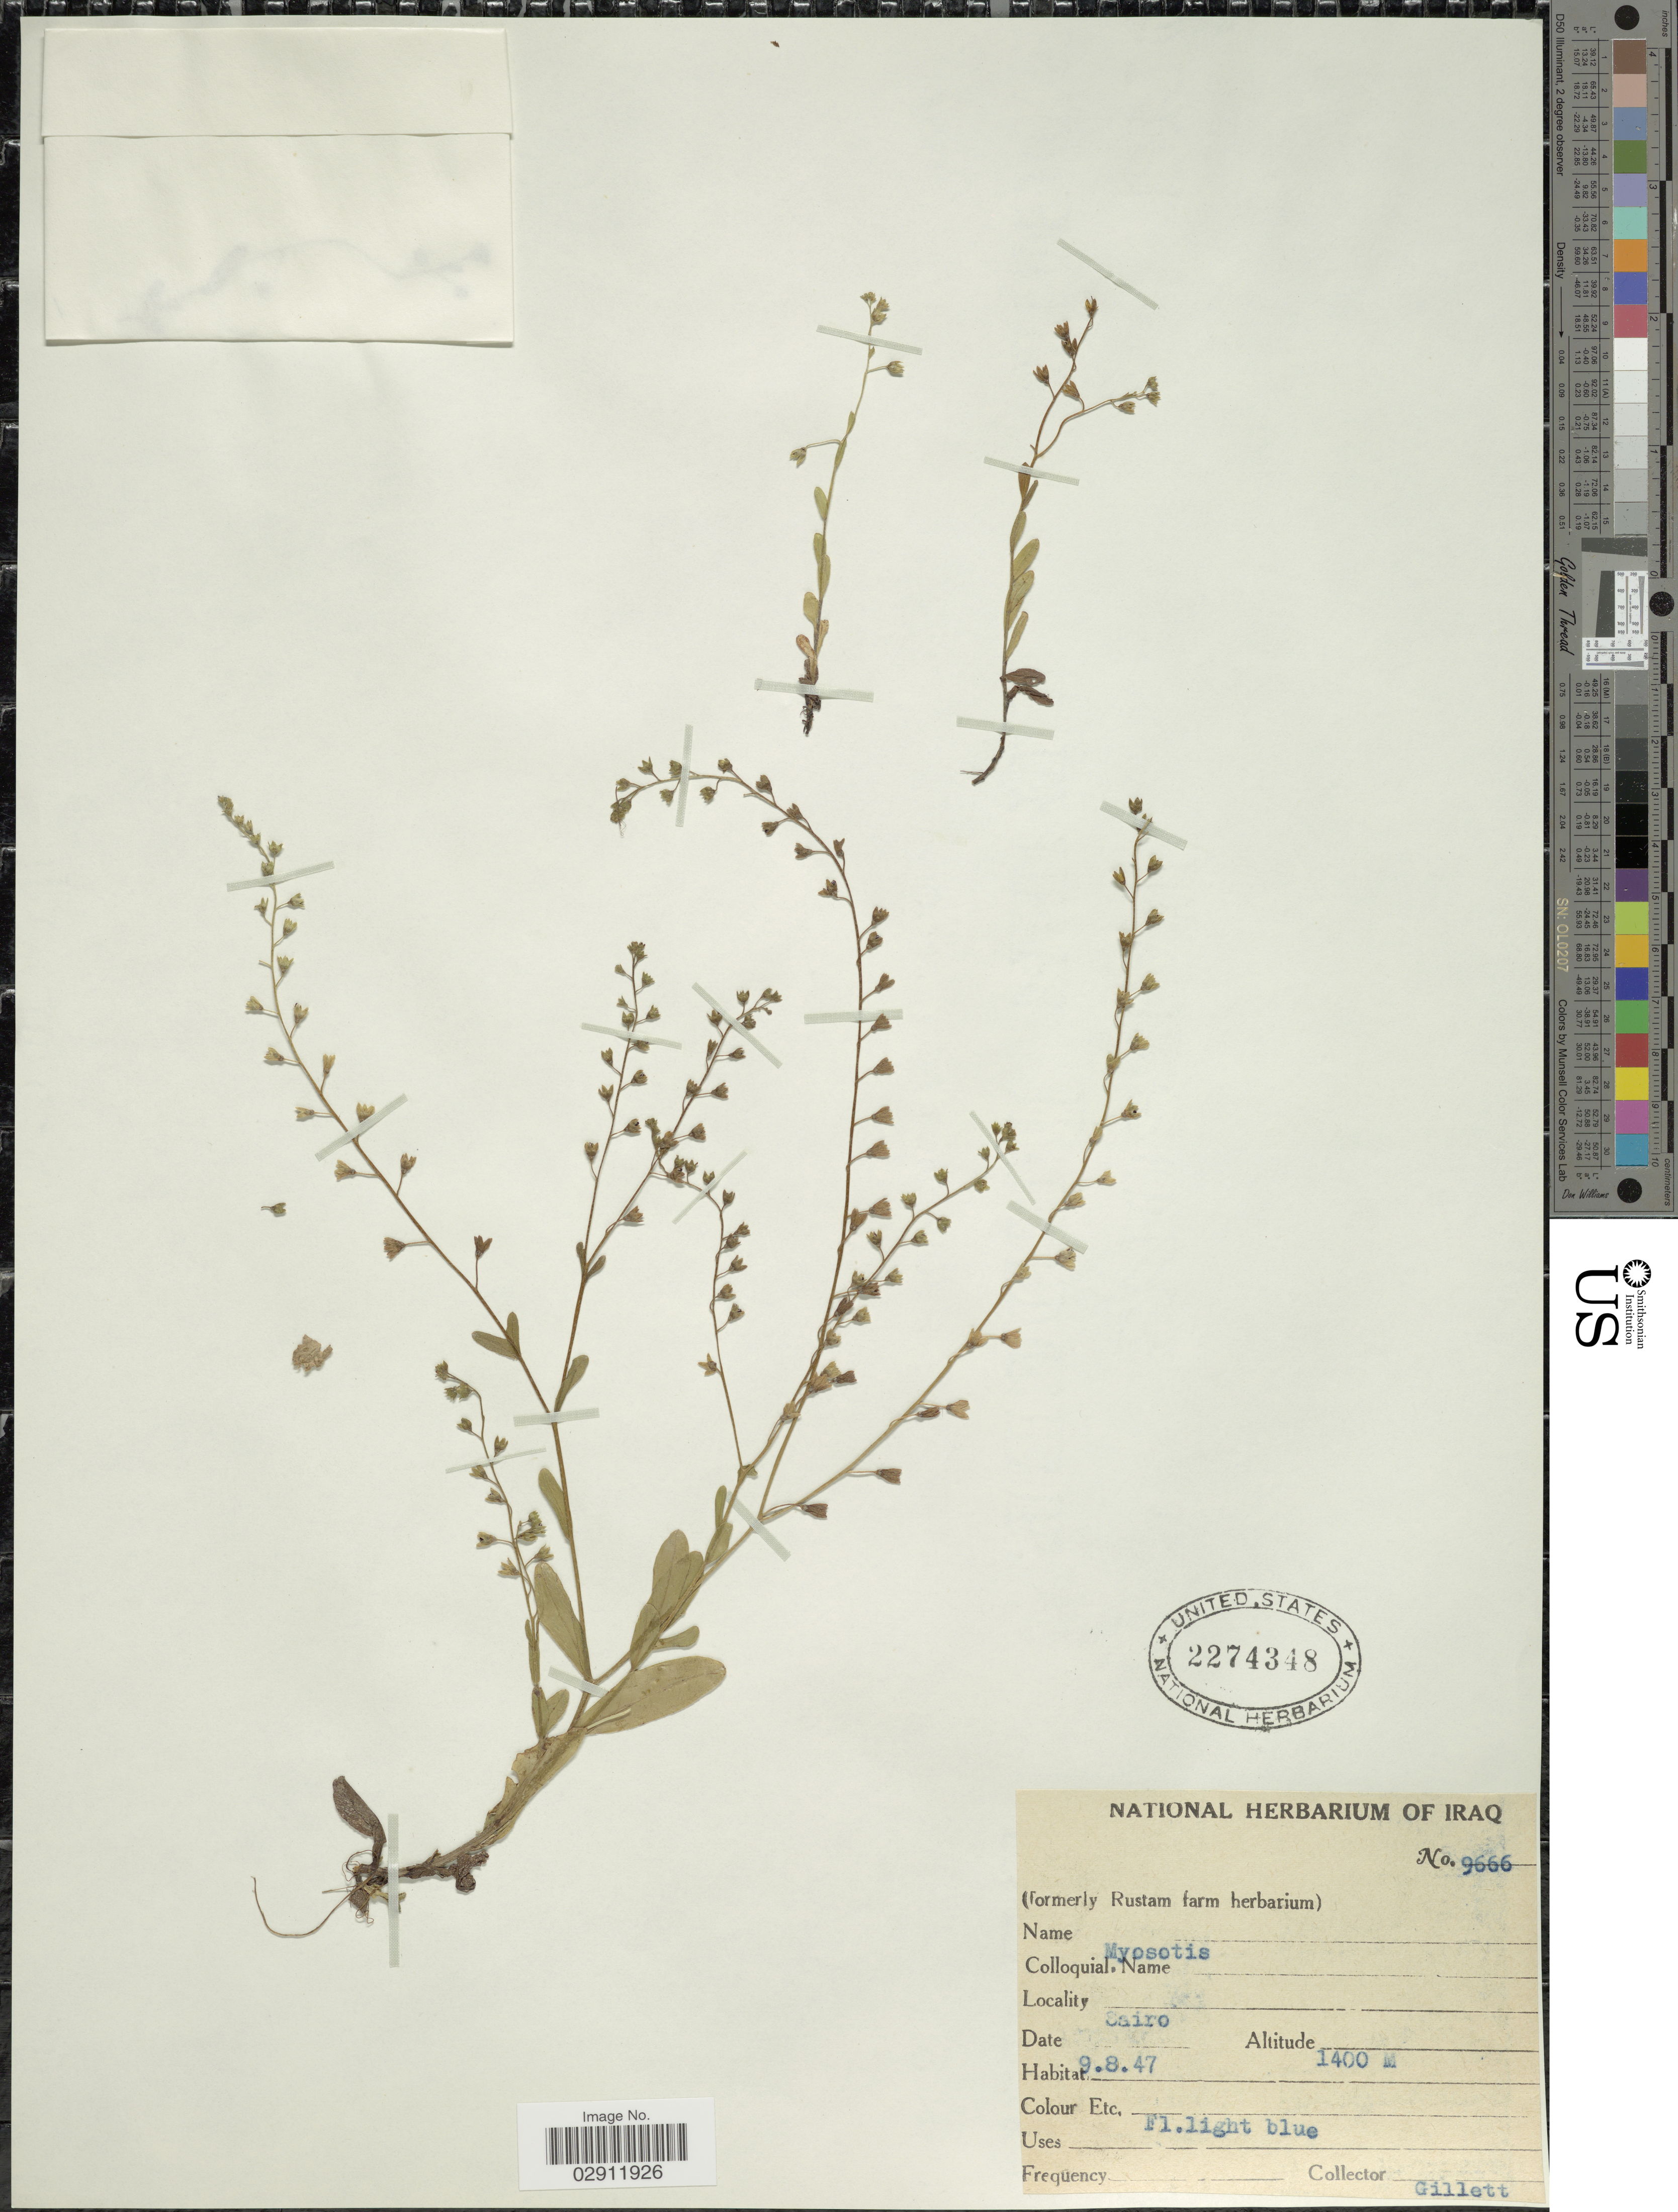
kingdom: Plantae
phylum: Tracheophyta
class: Magnoliopsida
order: Boraginales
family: Boraginaceae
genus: Myosotis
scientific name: Myosotis sp.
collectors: Gillett, --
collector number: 9666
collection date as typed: Transcribed d/m/y: 9/8/47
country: Iraq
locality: Sairo.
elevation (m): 1400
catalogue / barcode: US 2274348